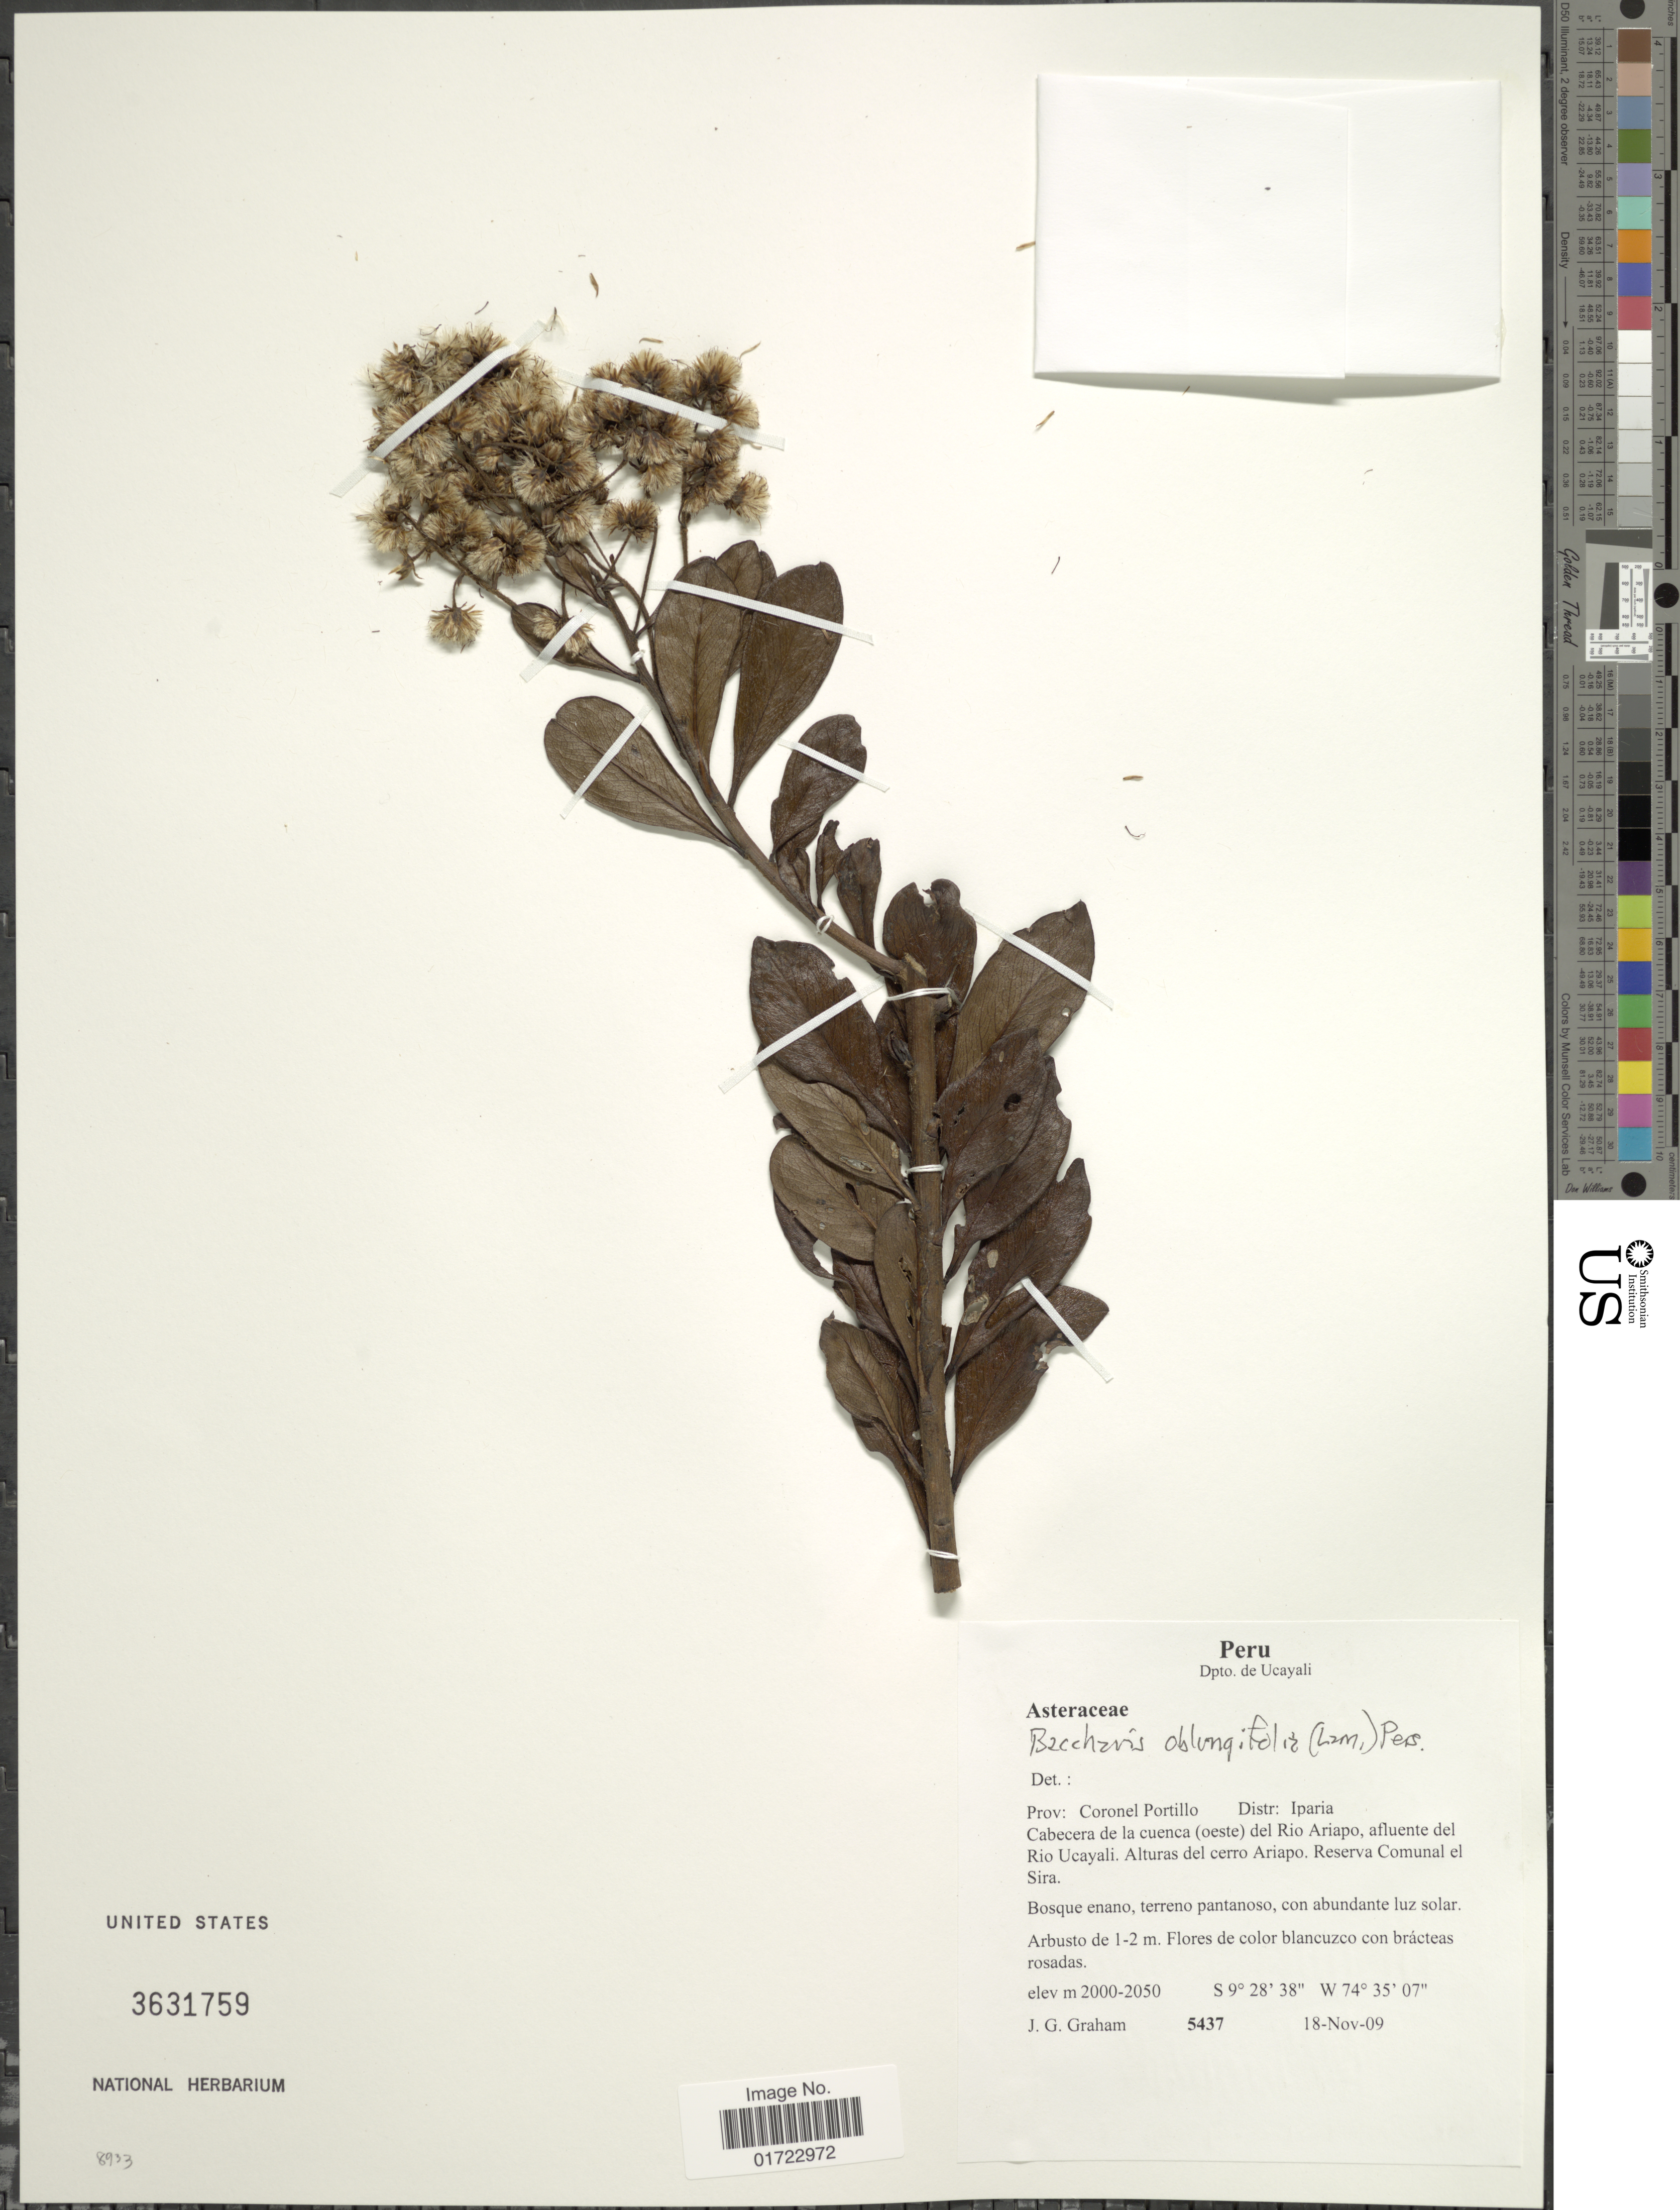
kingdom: Plantae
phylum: Tracheophyta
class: Magnoliopsida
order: Asterales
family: Asteraceae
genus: Baccharis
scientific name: Baccharis oblongifolia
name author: (Ruiz & Pav.) Pers.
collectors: J. Graham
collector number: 5437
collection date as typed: Transcribed d/m/y: 18/11/9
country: Peru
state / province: Ucayali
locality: Prov. Coronel Portillo. Distr: Iparia. Cabecera de la cuenca (oeste) del Rio Ariapo, afluente del Rio Ucayali. Alturas dl cerro Ariapo. Reserva Comunal el Sira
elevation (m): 2000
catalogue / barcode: US 3631759